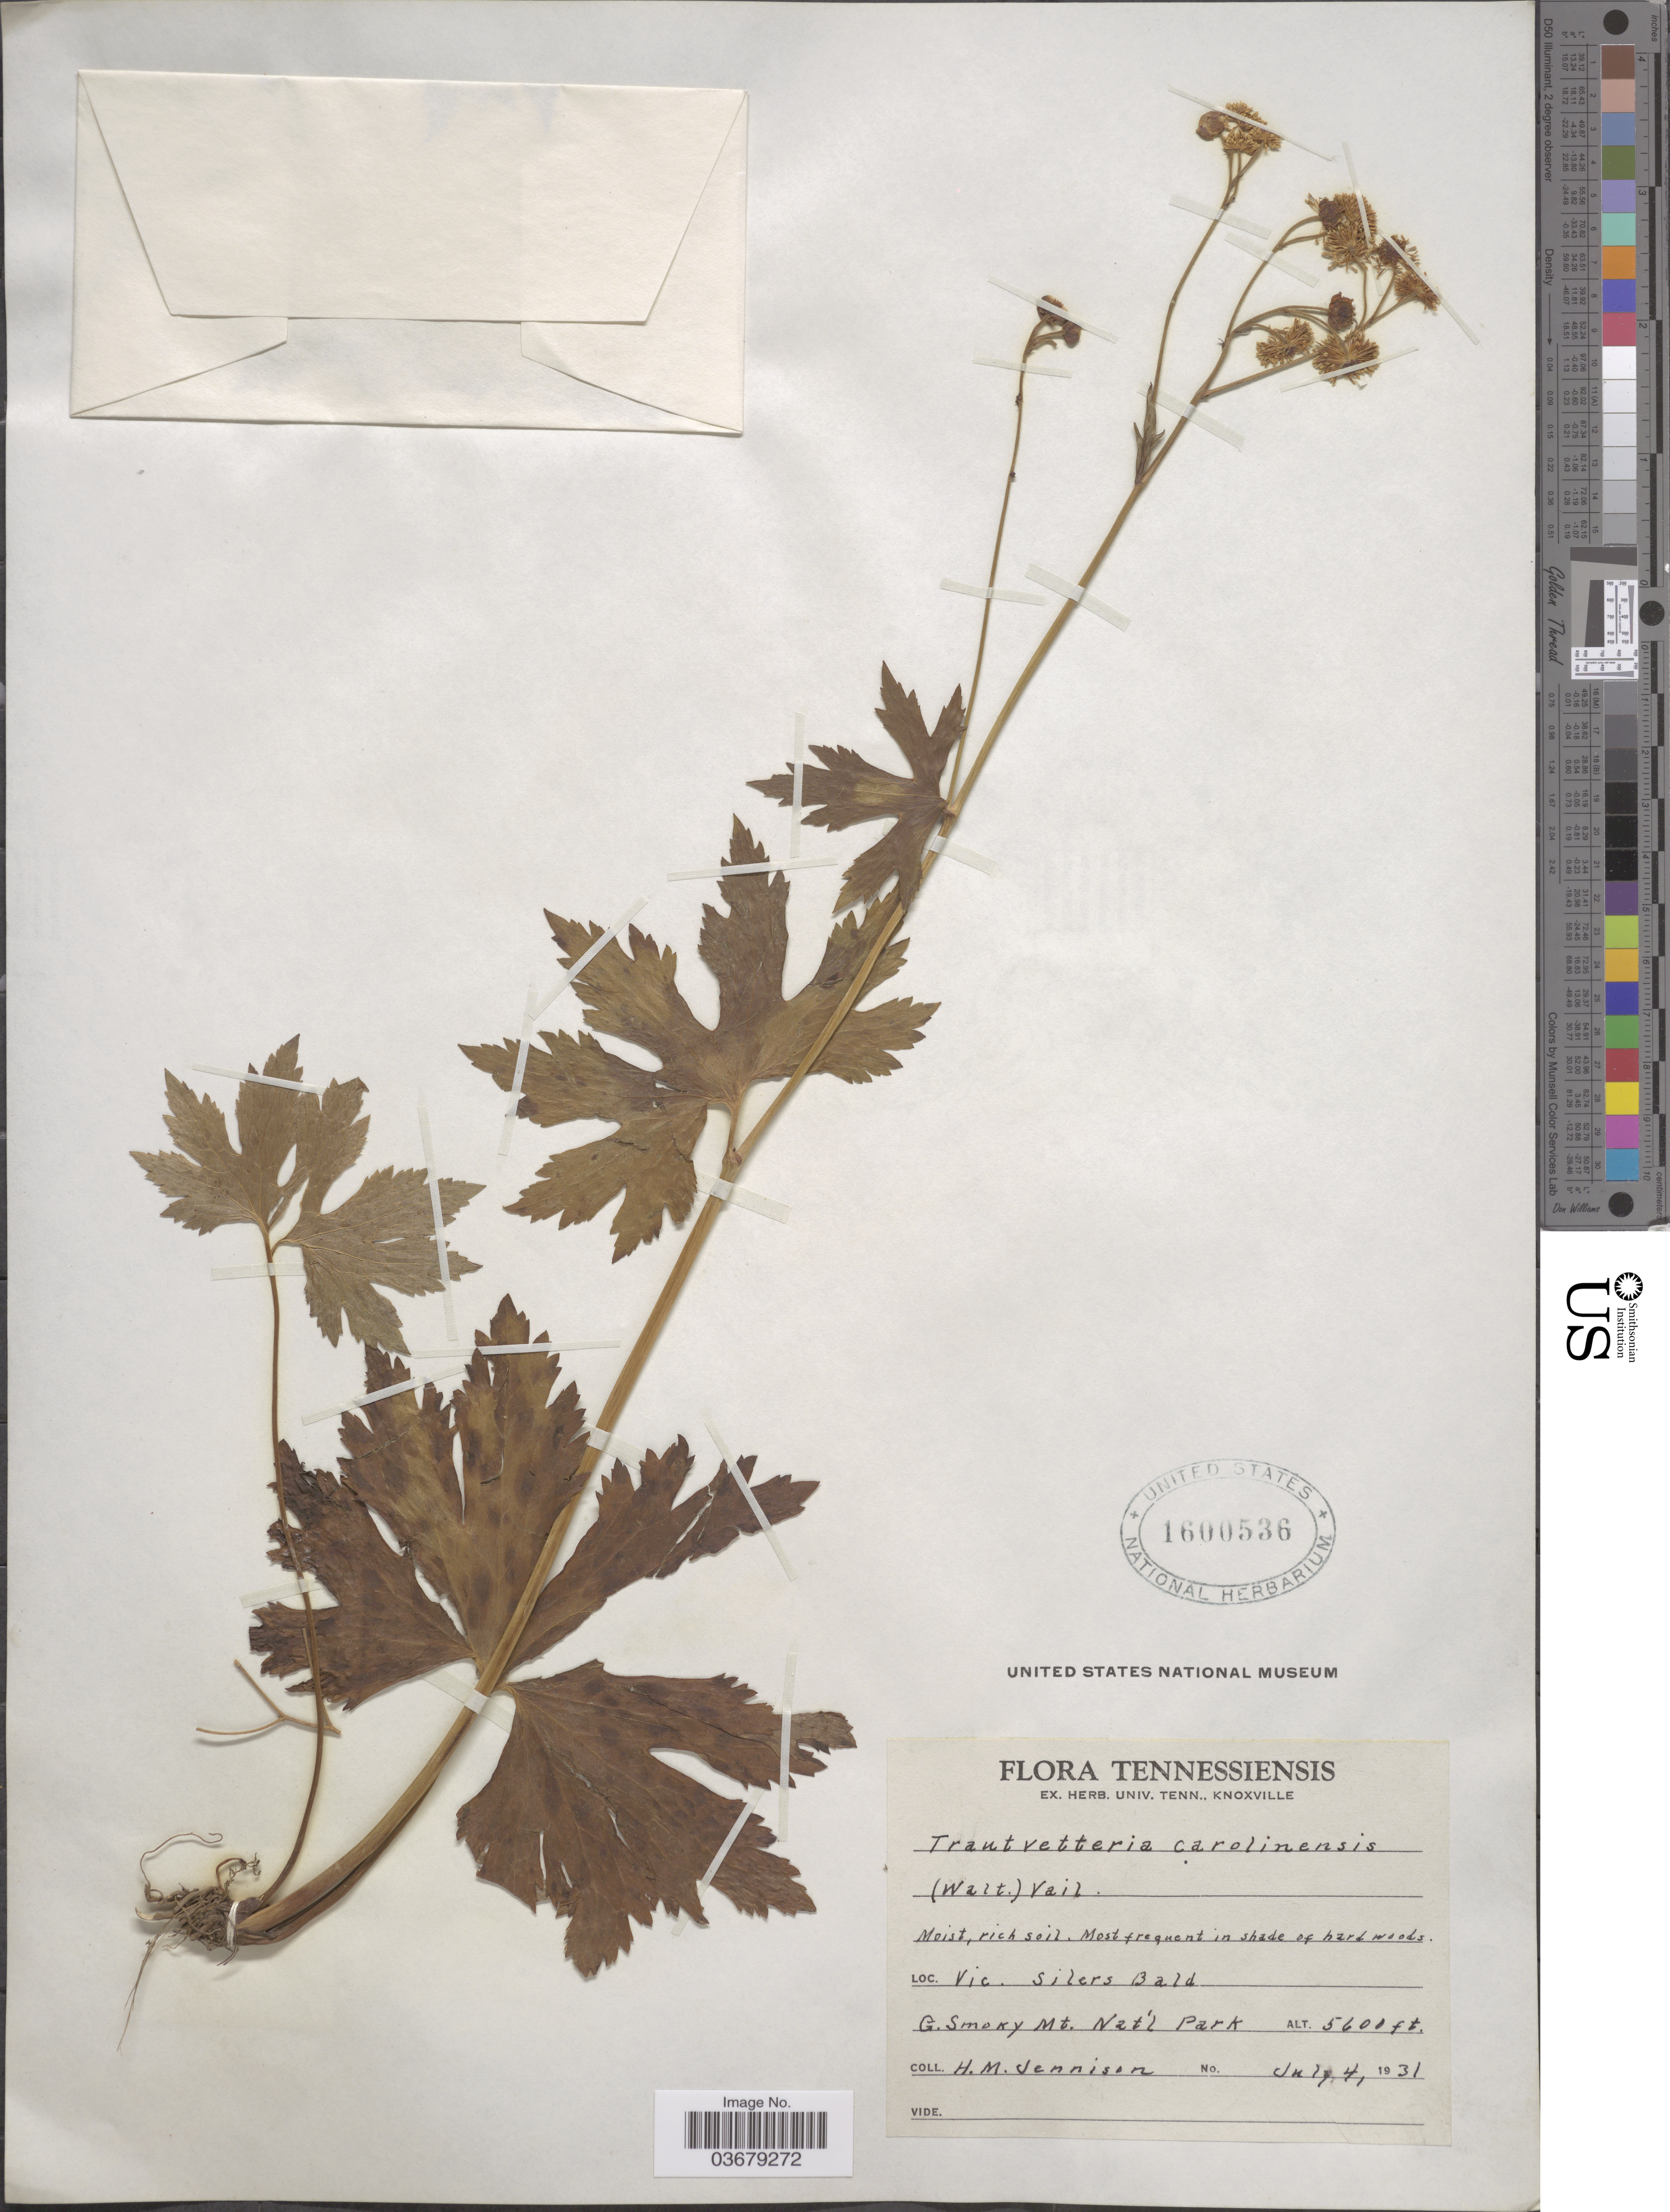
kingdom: Plantae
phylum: Tracheophyta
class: Magnoliopsida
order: Ranunculales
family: Ranunculaceae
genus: Trautvetteria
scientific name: Trautvetteria caroliniensis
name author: (Walter) Vail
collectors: H. Jennison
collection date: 1931-07-04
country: United States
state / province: Tennessee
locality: Vic. Silers Bald. G. Smoky Mt. Nat'l Park.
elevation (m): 1707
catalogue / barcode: US 1600536